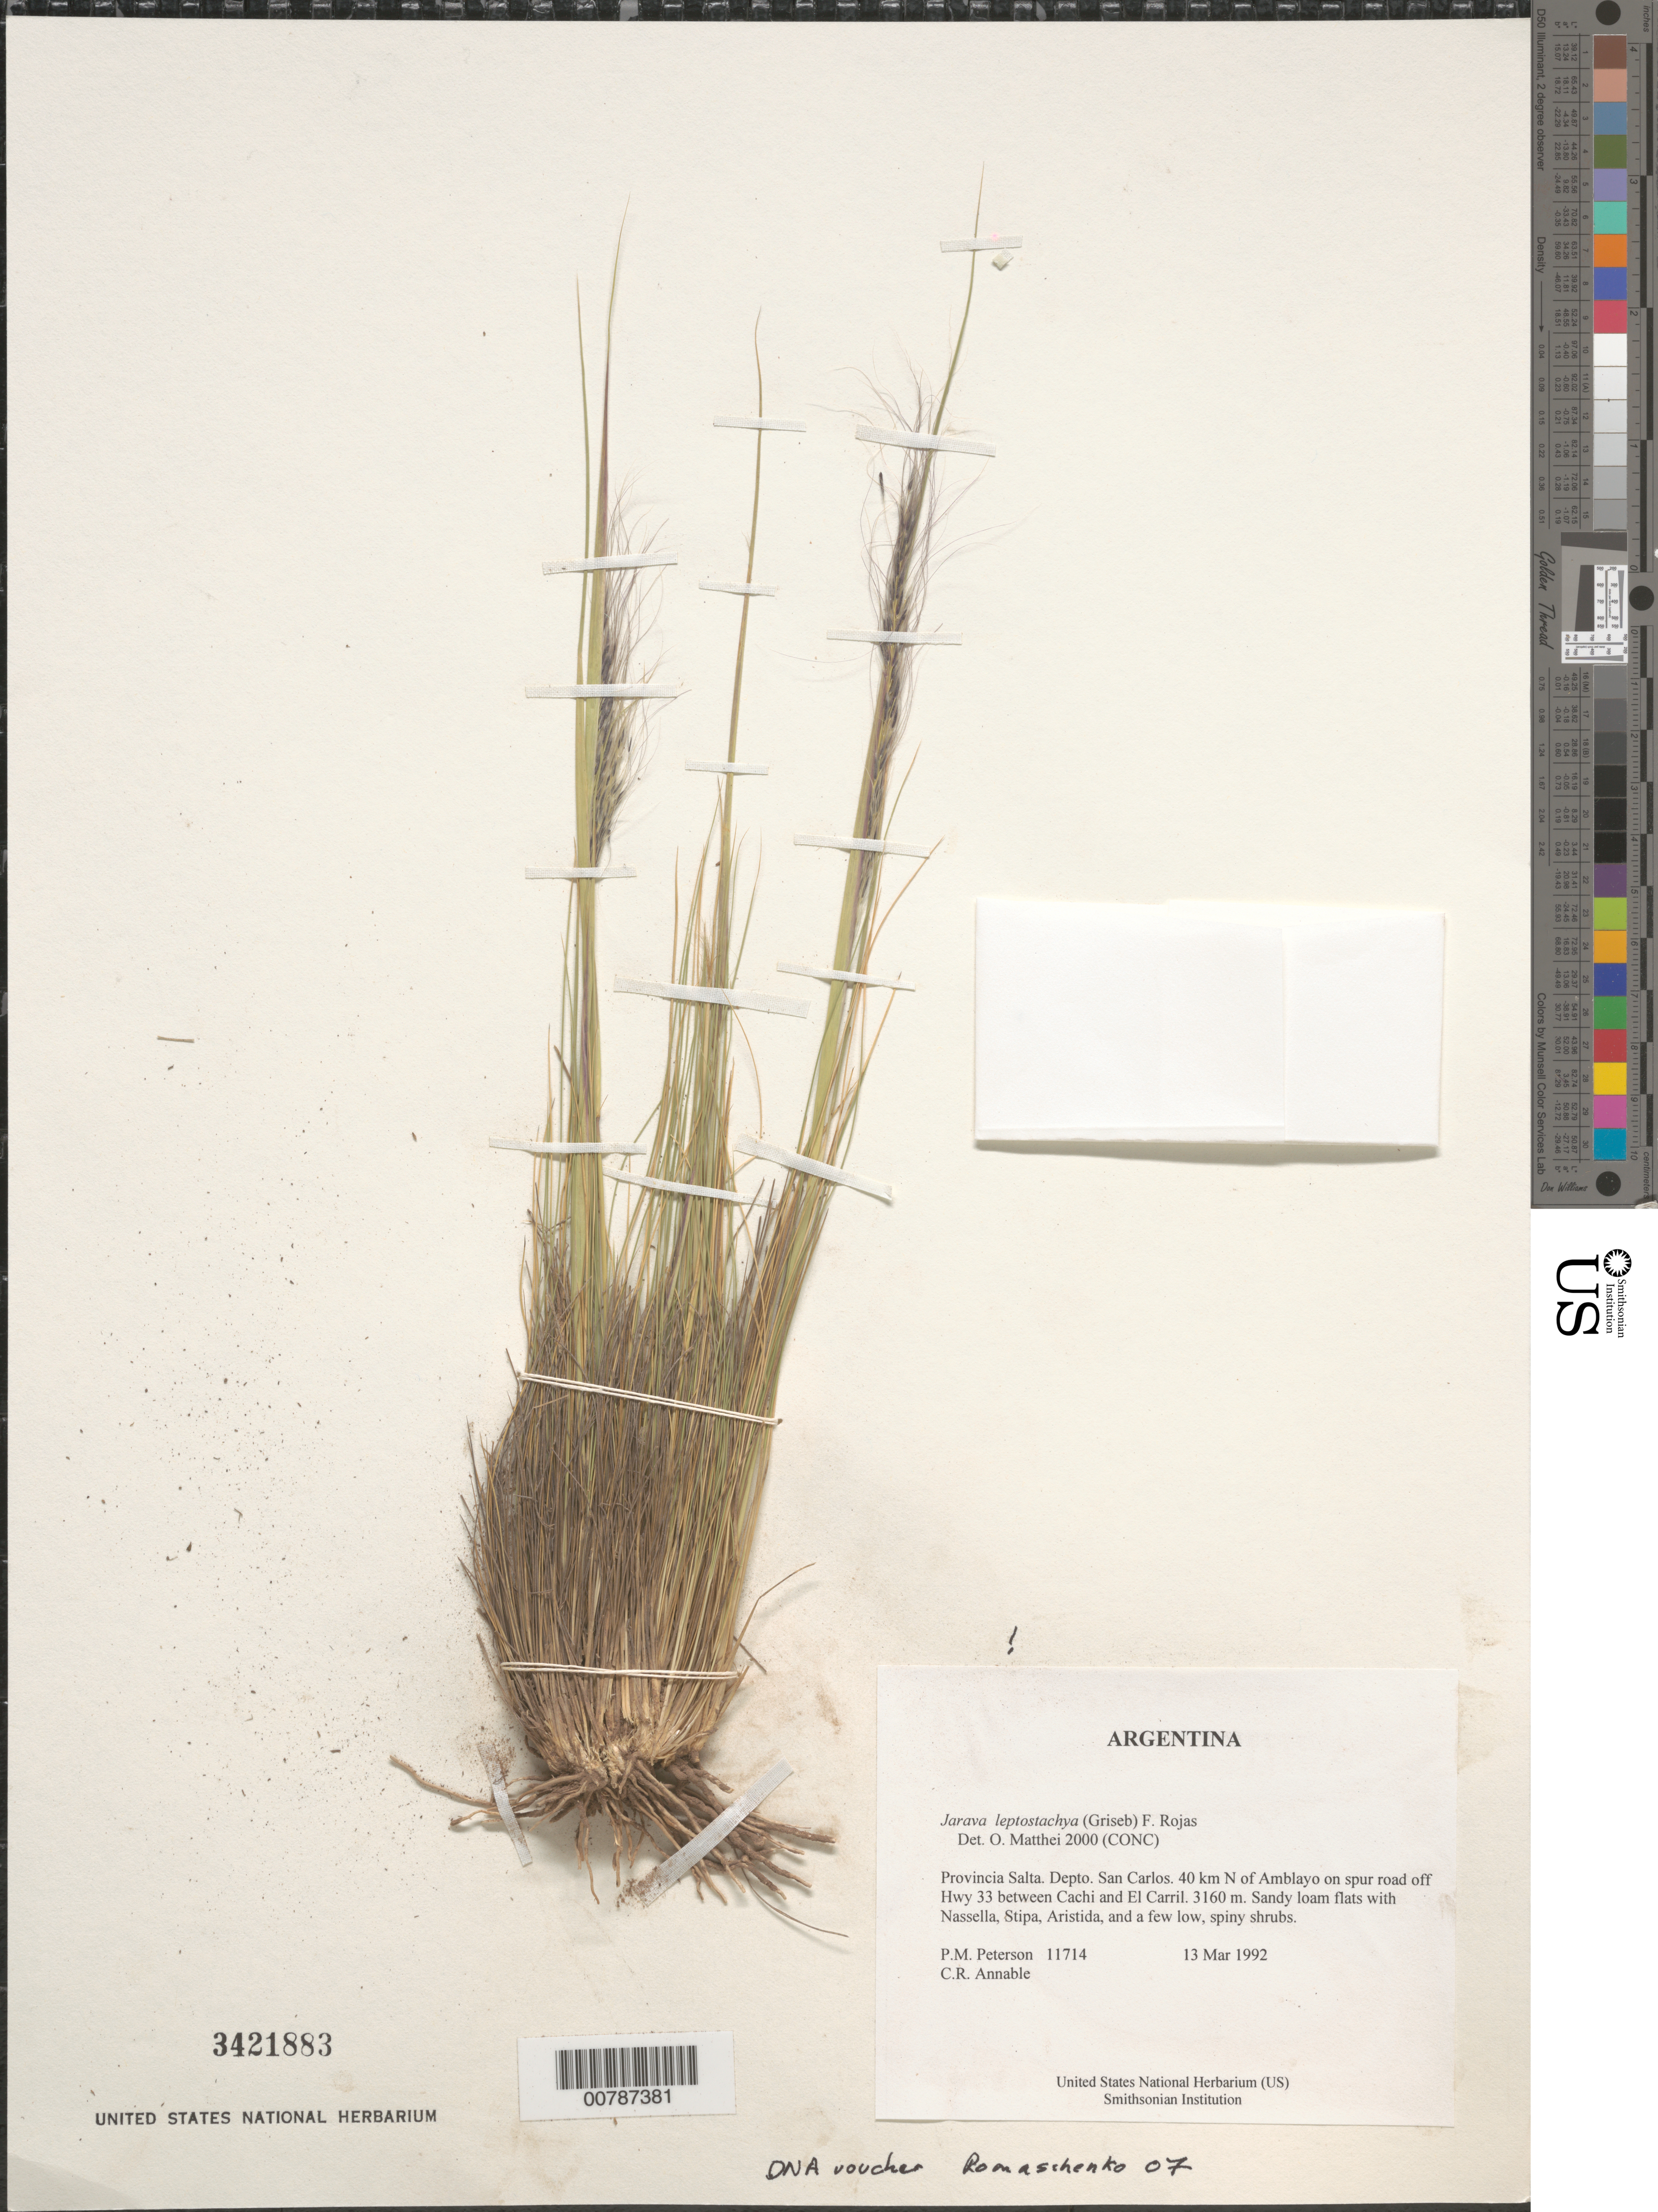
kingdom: Plantae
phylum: Tracheophyta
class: Liliopsida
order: Poales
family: Poaceae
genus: Jarava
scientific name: Jarava leptostachya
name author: (Griseb.) F. Rojas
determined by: Matthei, O. R.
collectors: P. M. Peterson & C. R. Annable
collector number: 11714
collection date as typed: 13 Mar 1992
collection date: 1992-03-13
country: Argentina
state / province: Salta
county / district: San Carlos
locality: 40 km N of Amblayo on spur road off Hwy 33 between Cachi and El Carril.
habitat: Sandy loam flats with Nassella, Stipa, Aristida, and a few low, spiny shrubs.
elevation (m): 3160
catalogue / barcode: US 3421883